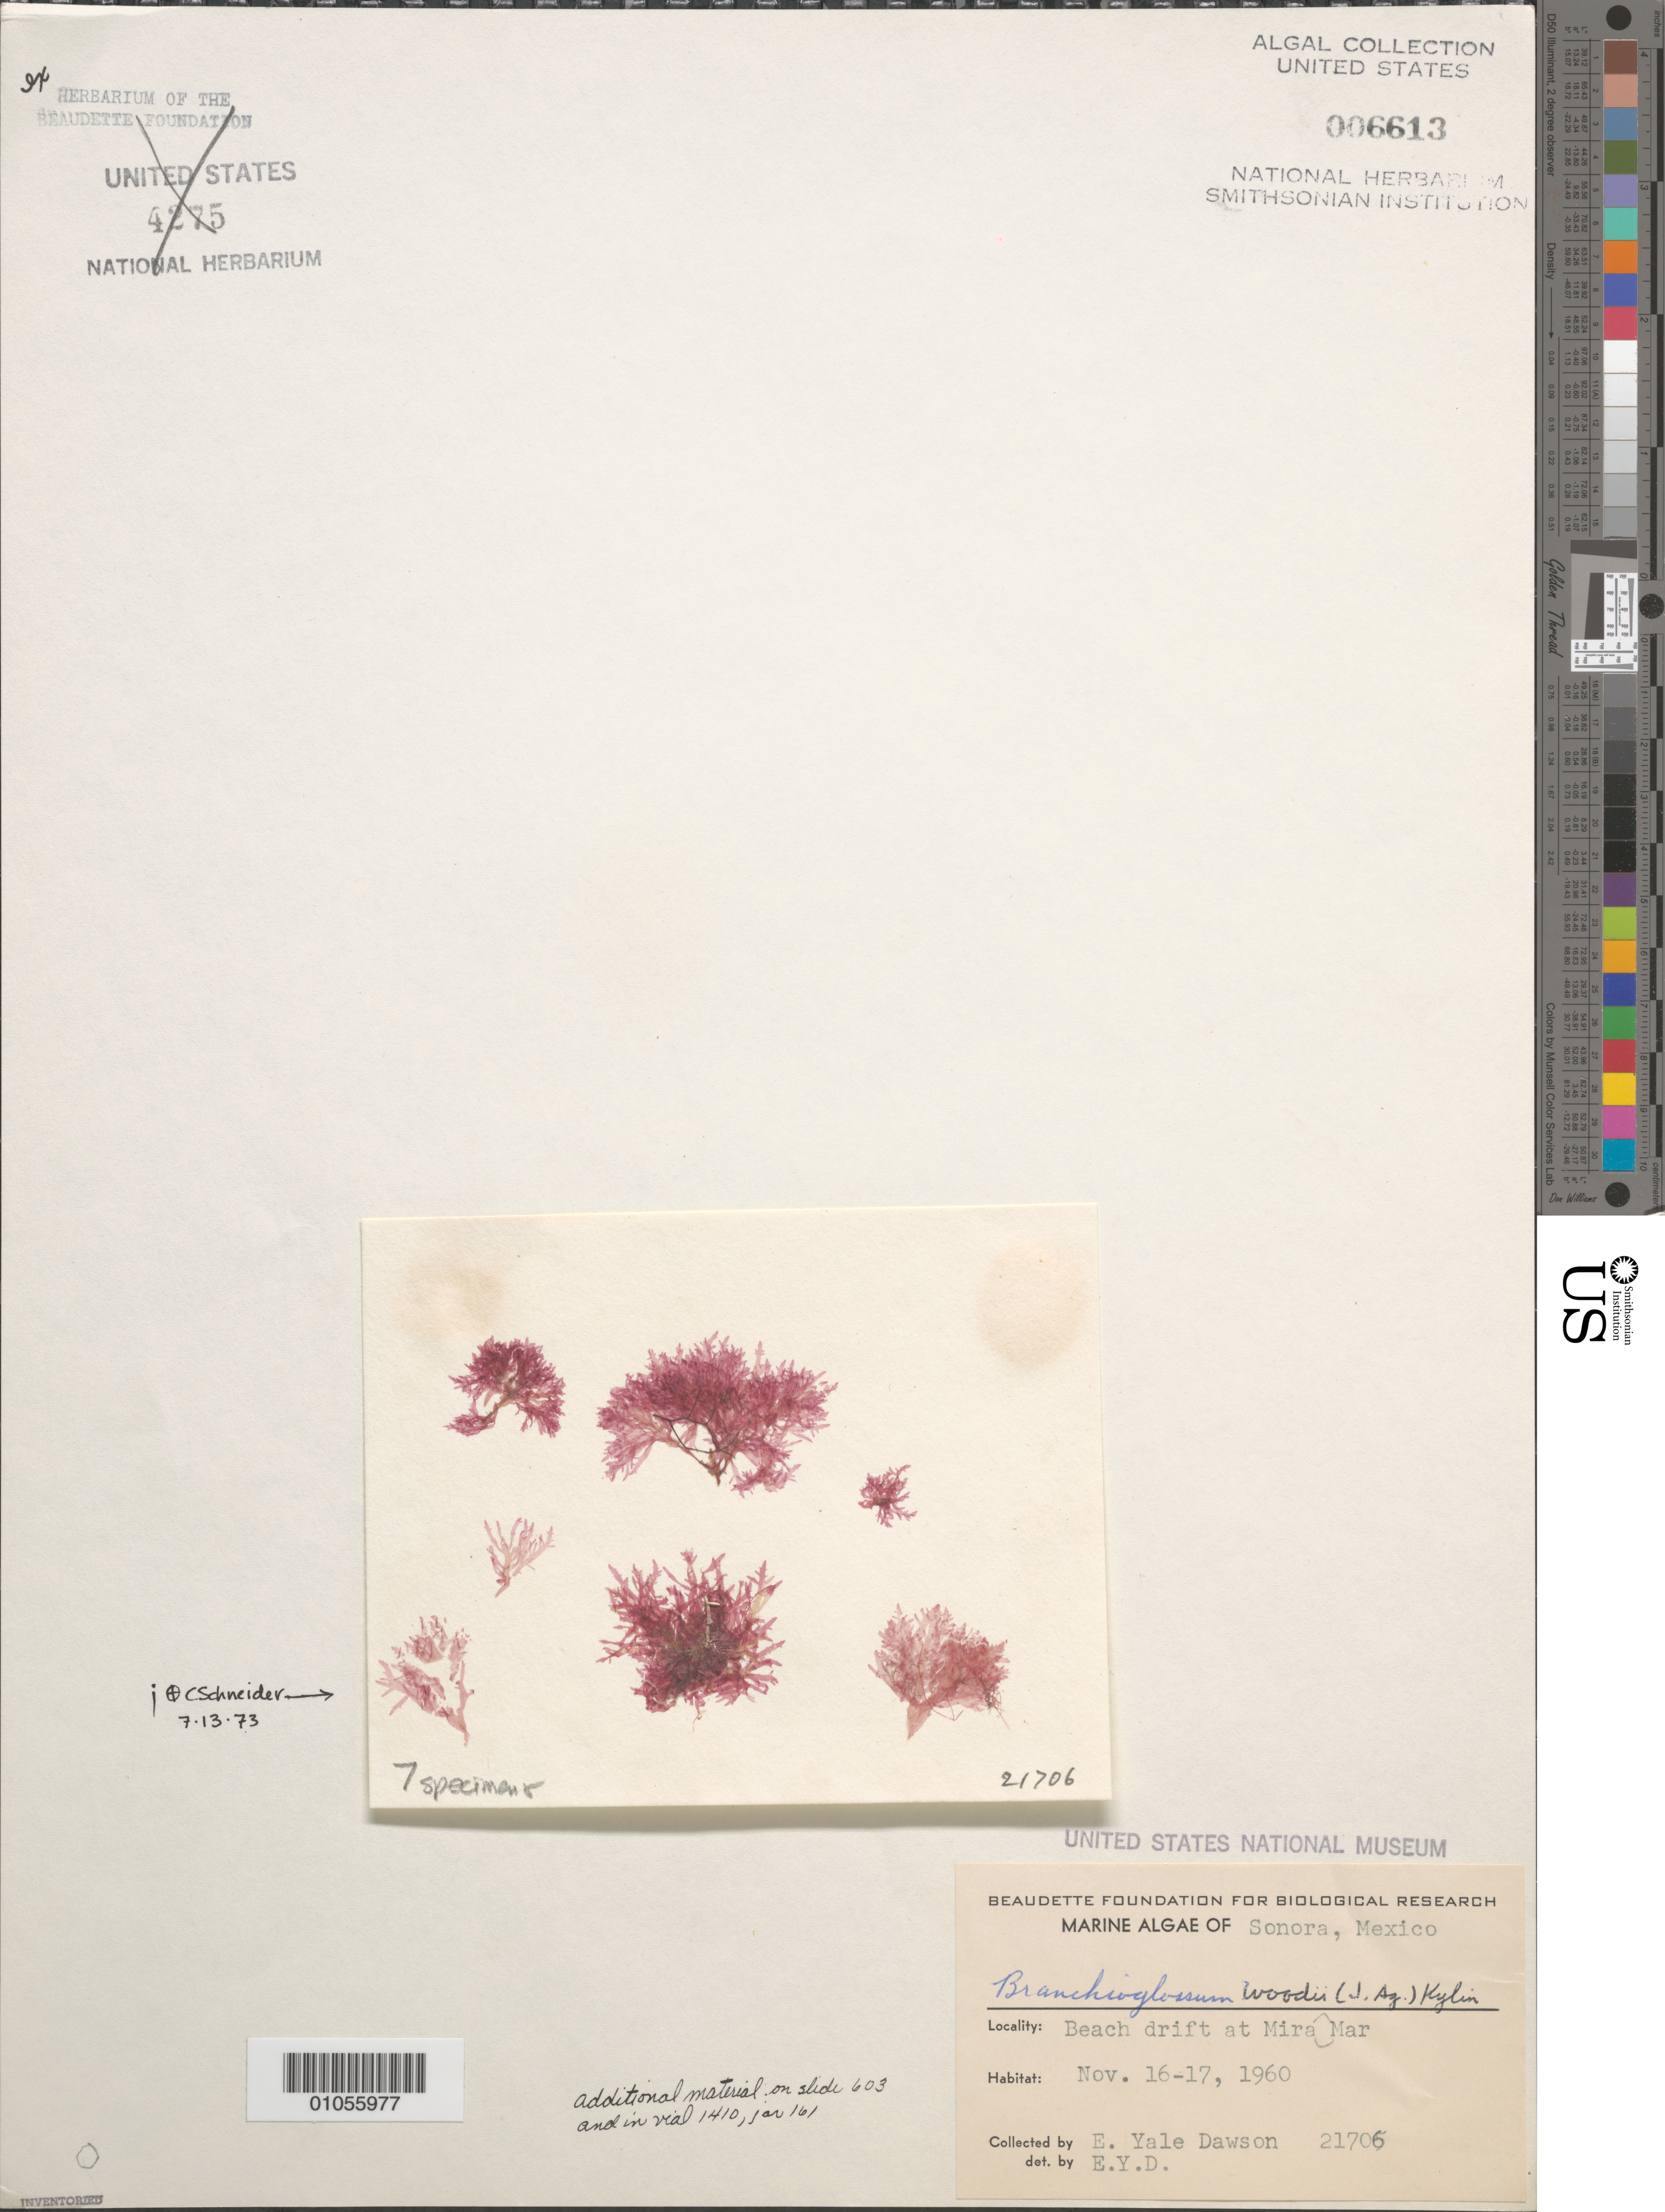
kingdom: Plantae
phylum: Rhodophyta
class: Florideophyceae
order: Ceramiales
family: Delesseriaceae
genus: Branchioglossum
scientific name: Branchioglossum bipinnatifidum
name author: (Mont.) M.J. Wynne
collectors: E. Y. Dawson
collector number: EYD 21706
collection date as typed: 16 Nov 1960 to 17 Nov 1869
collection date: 1960-11-16/1960-11-17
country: Mexico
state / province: Sonora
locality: Miramar (Mira Mar)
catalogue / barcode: US 6613